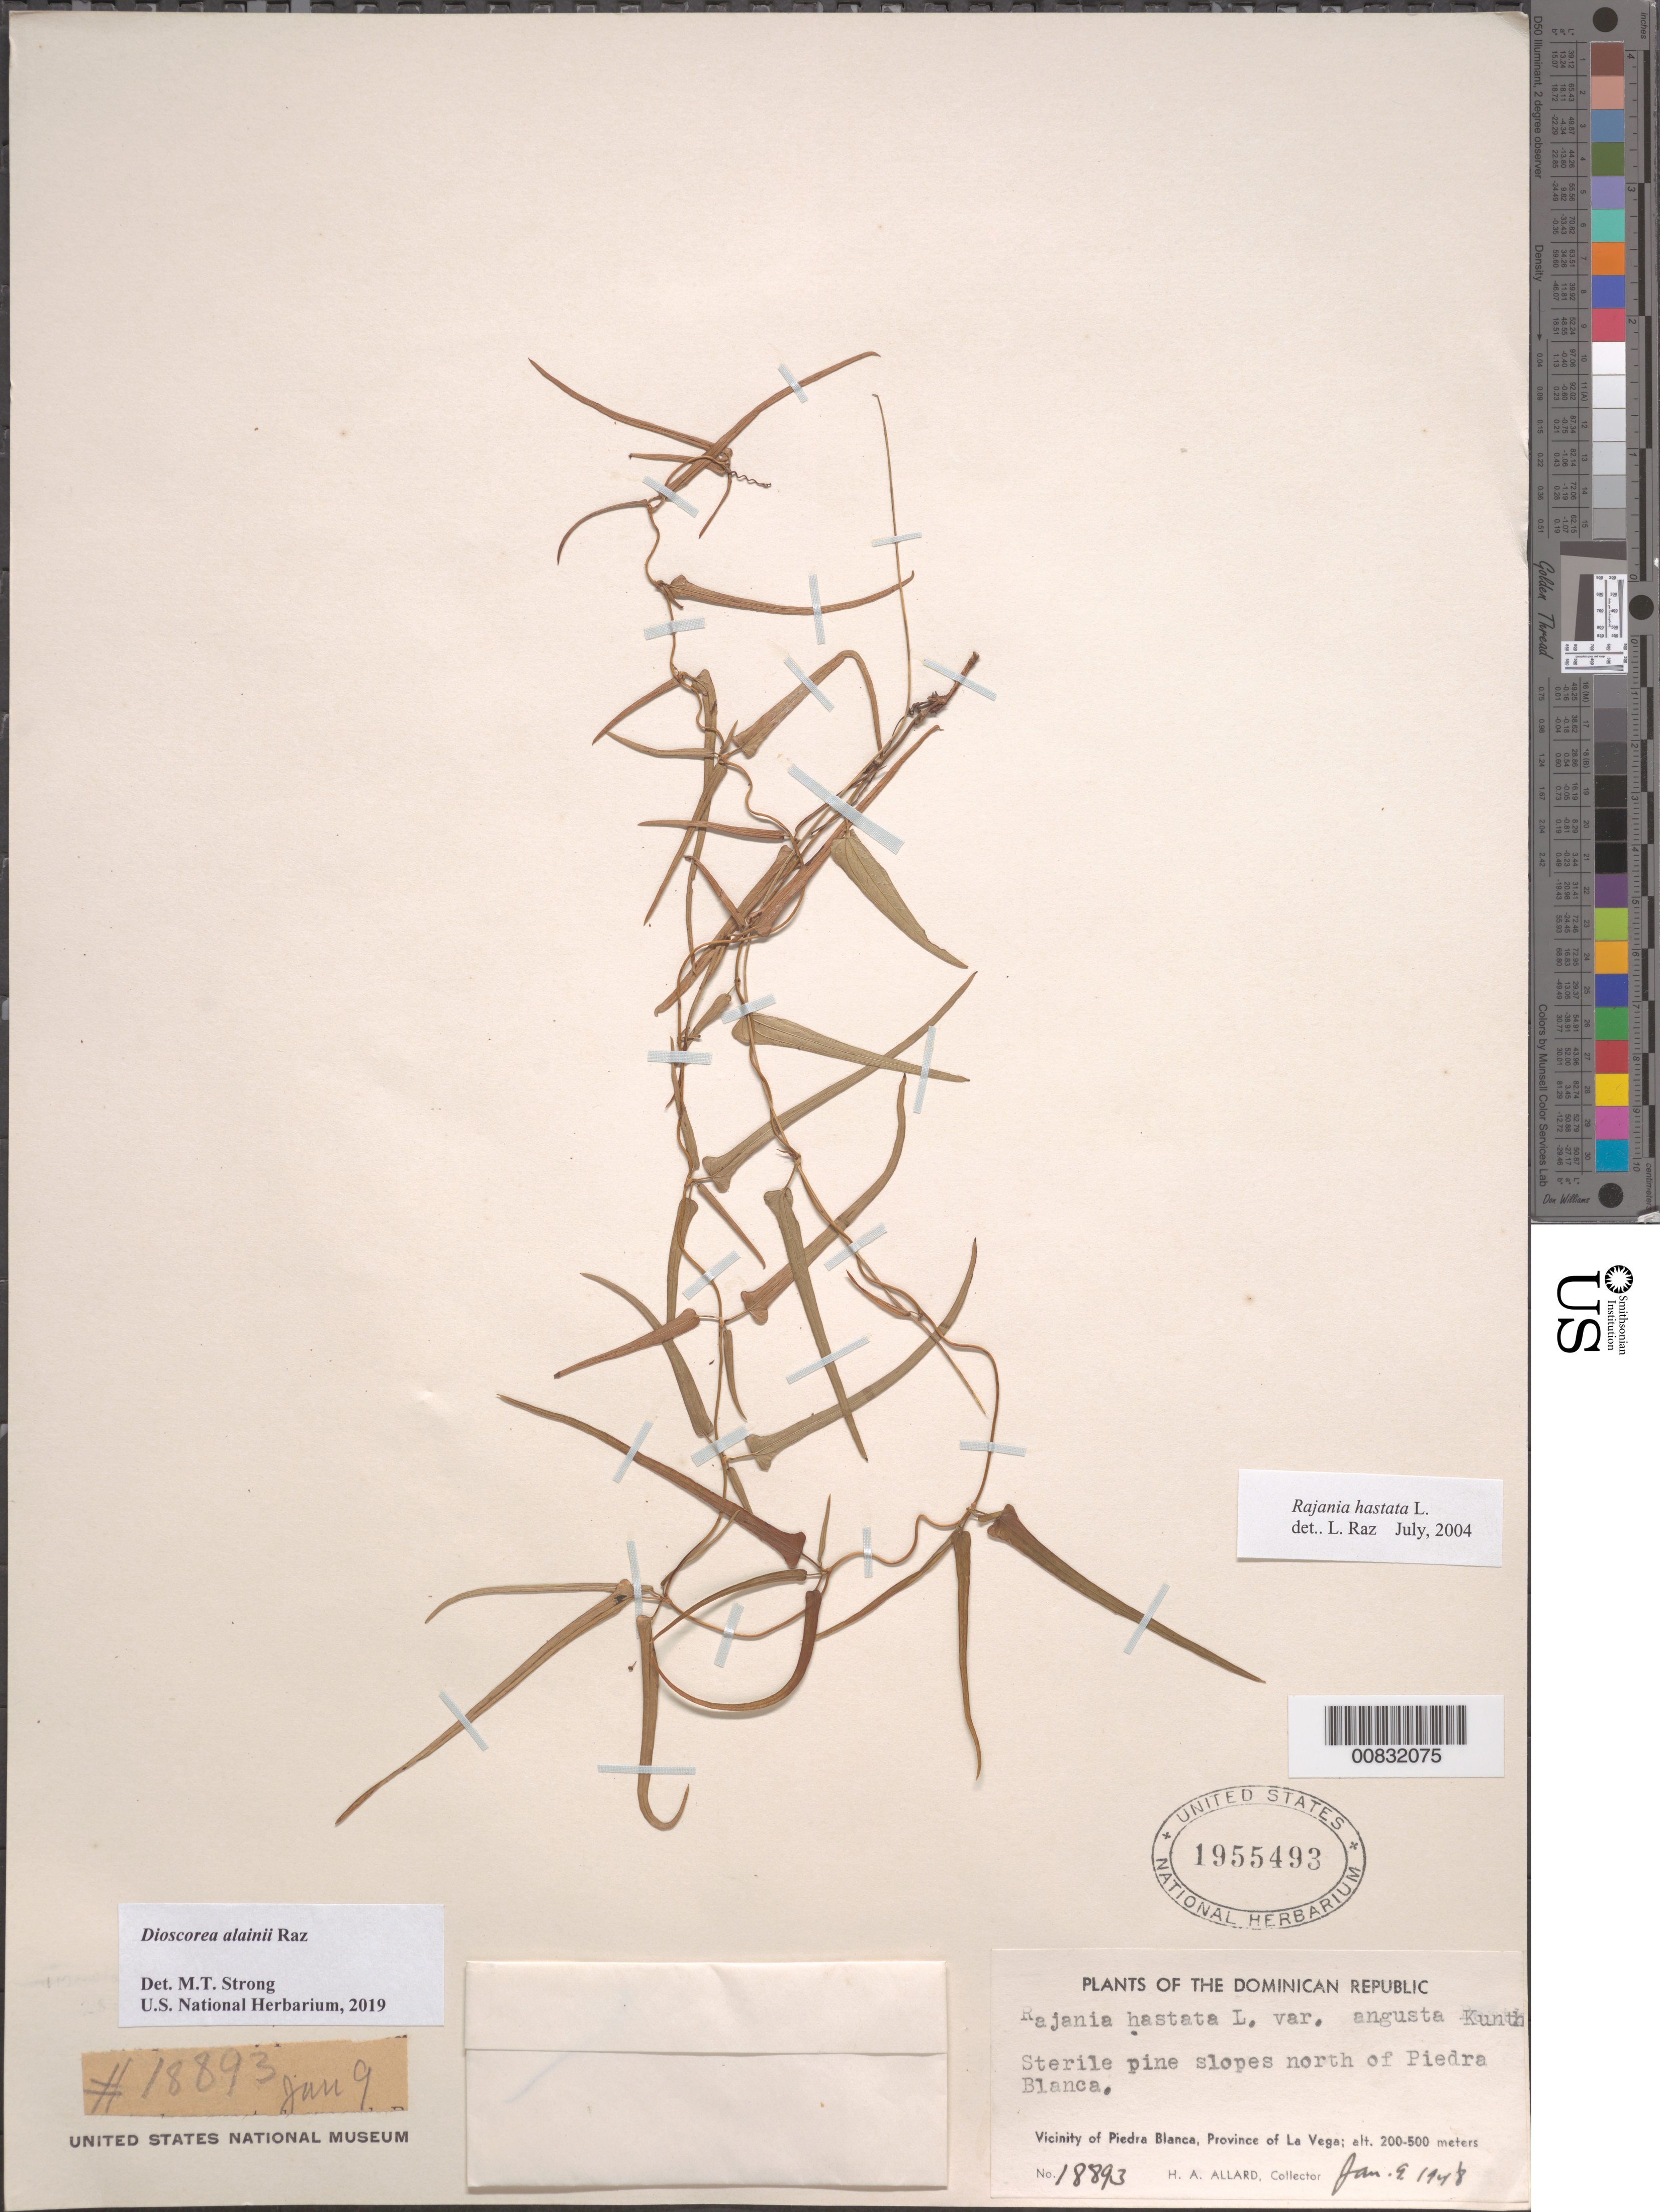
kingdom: Plantae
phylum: Tracheophyta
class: Liliopsida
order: Dioscoreales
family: Dioscoreaceae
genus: Dioscorea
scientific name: Dioscorea alainii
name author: Raz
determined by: Strong, M. T., (US), Smithsonian Institution - National Museum of Natural History (UNITED STATES)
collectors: H. A. Allard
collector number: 18893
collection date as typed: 09 Jan 1948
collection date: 1948-01-09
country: Dominican Republic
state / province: La Vega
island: Hispaniola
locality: Vicinity of Piedra Blanca. Pine slopes north of Piedra Blanca.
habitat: Pine slopes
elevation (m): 200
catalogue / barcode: US 1955493